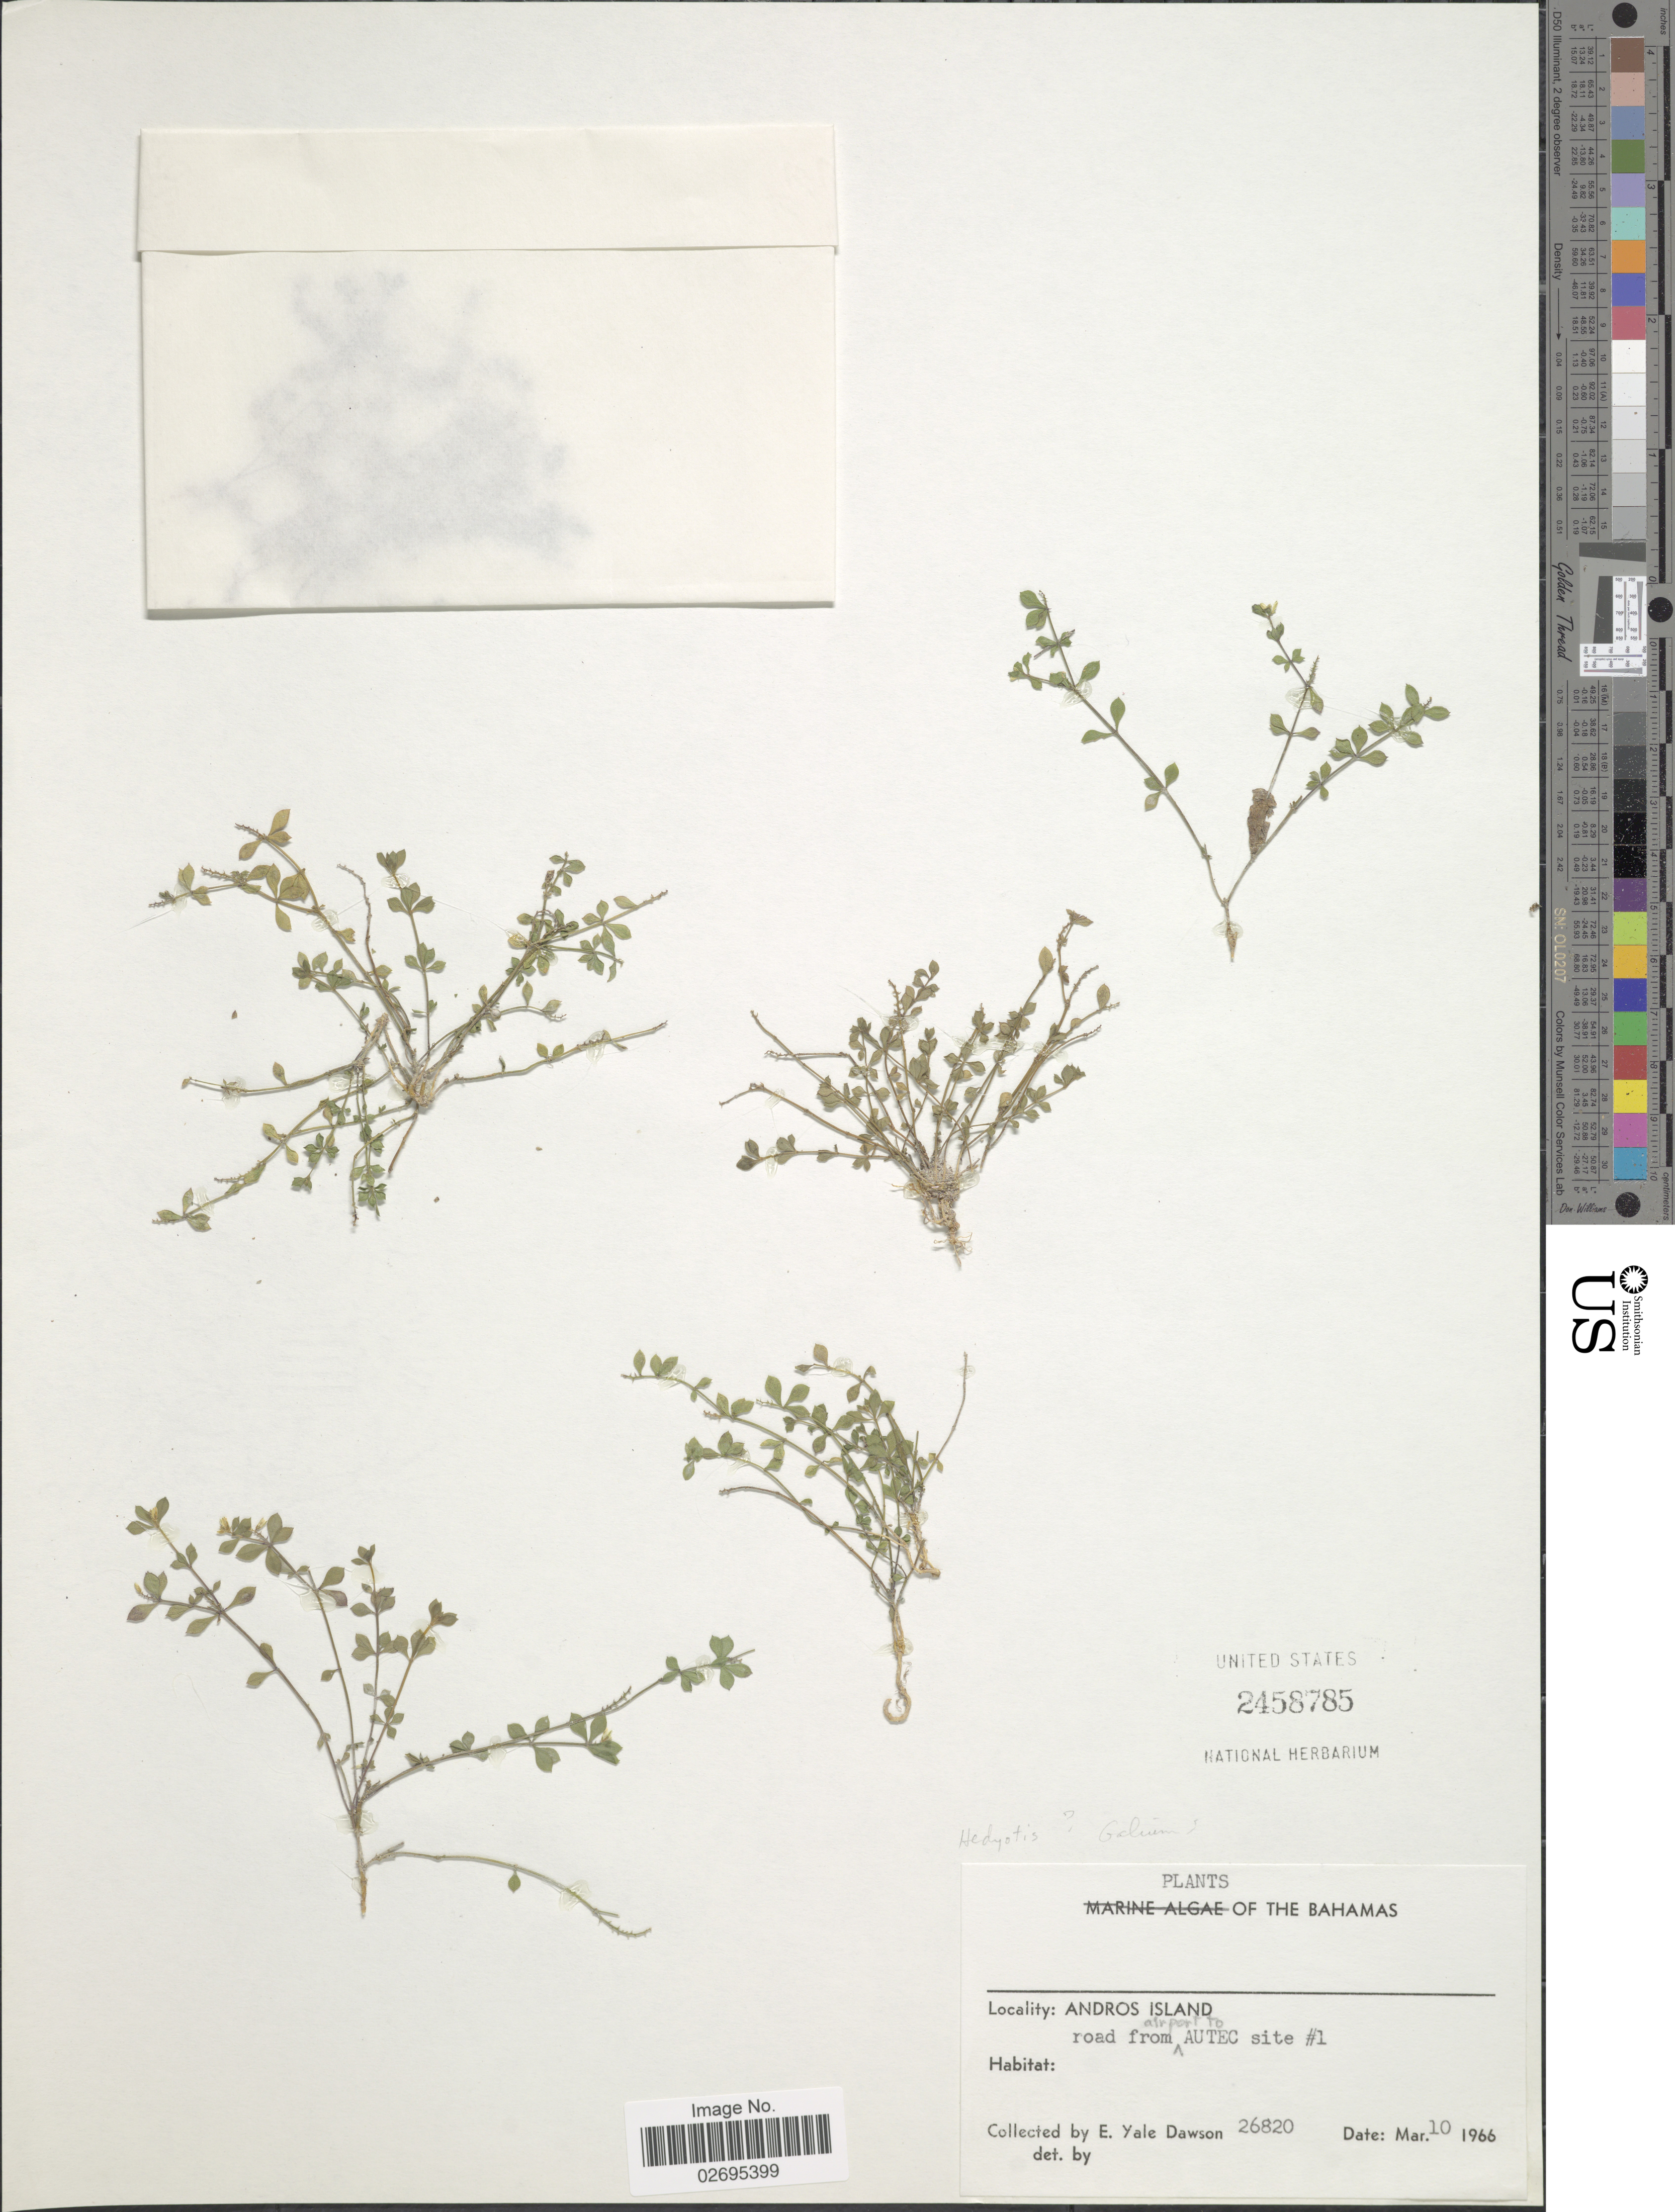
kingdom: Plantae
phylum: Tracheophyta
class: Magnoliopsida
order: Gentianales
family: Rubiaceae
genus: Galium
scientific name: Galium sp.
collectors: N. Yensen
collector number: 26820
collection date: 1966-03-10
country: Bahamas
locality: Andros Island, road from airport to Autec site #1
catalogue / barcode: US 2458785